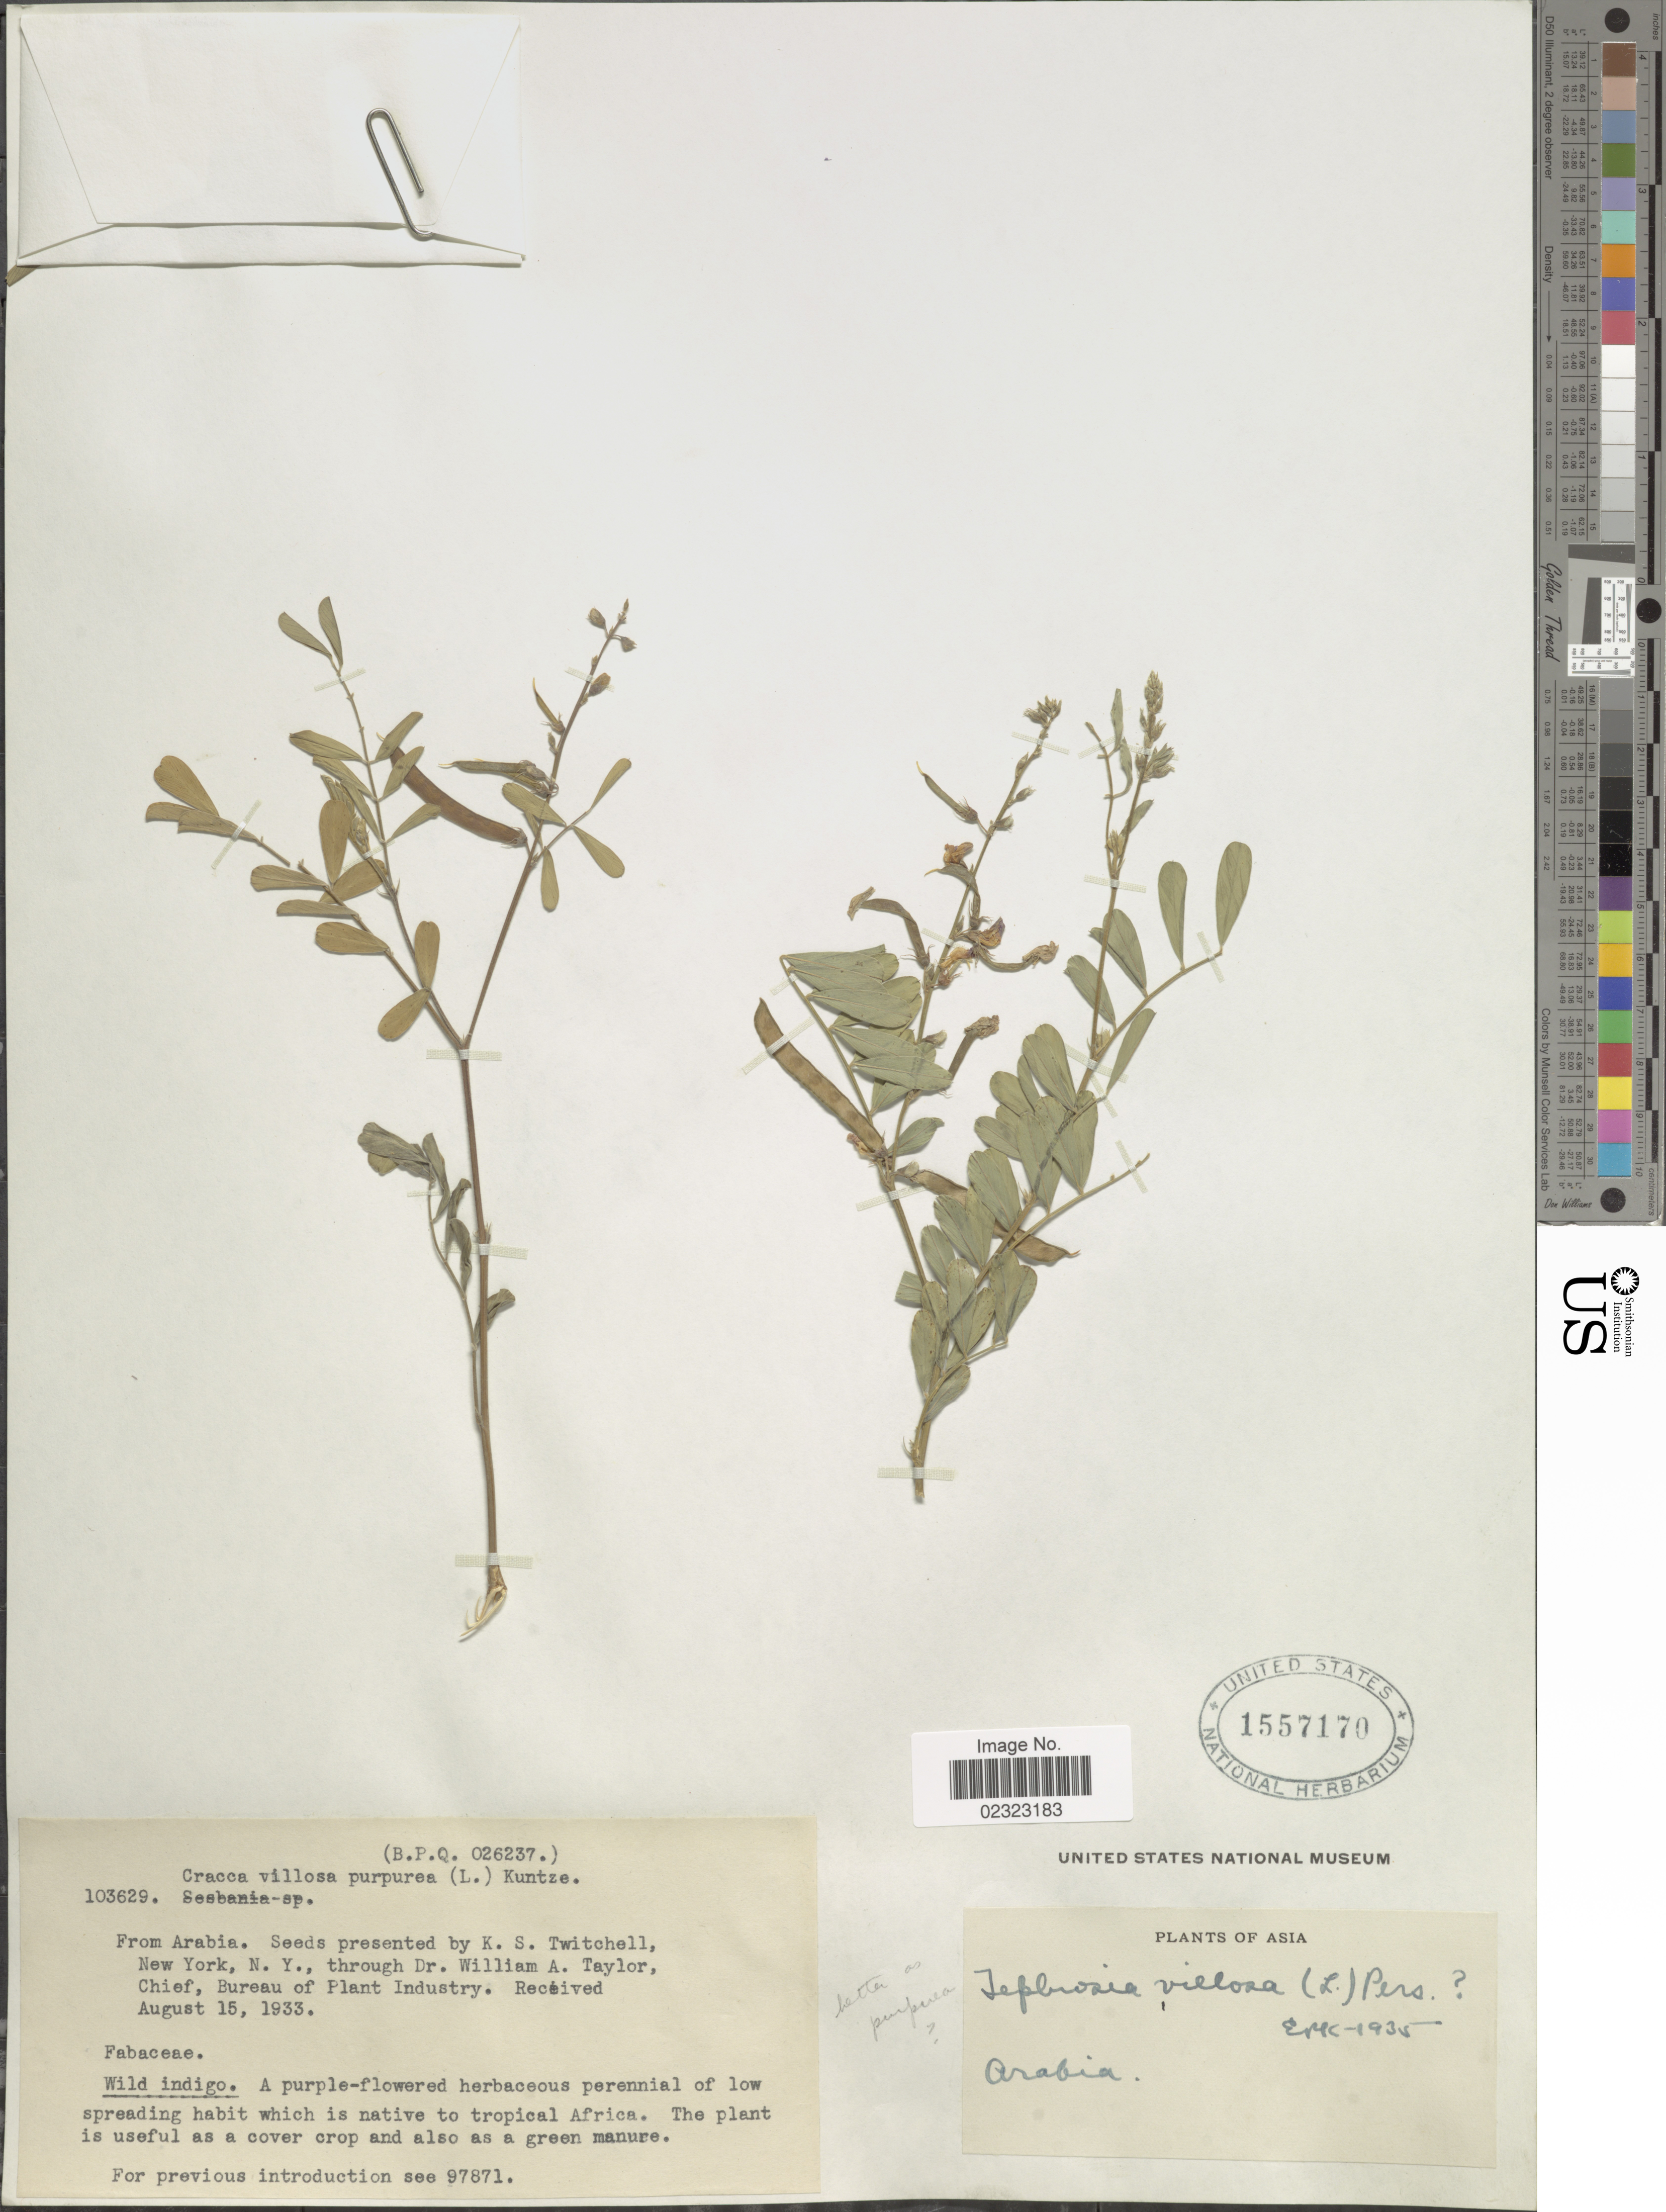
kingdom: Plantae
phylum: Tracheophyta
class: Magnoliopsida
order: Fabales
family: Fabaceae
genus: Tephrosia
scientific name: Tephrosia purpurea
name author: (L.) Pers.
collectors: K. Twitchell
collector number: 103629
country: United States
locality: Seeds from Arabia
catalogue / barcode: US 1557170